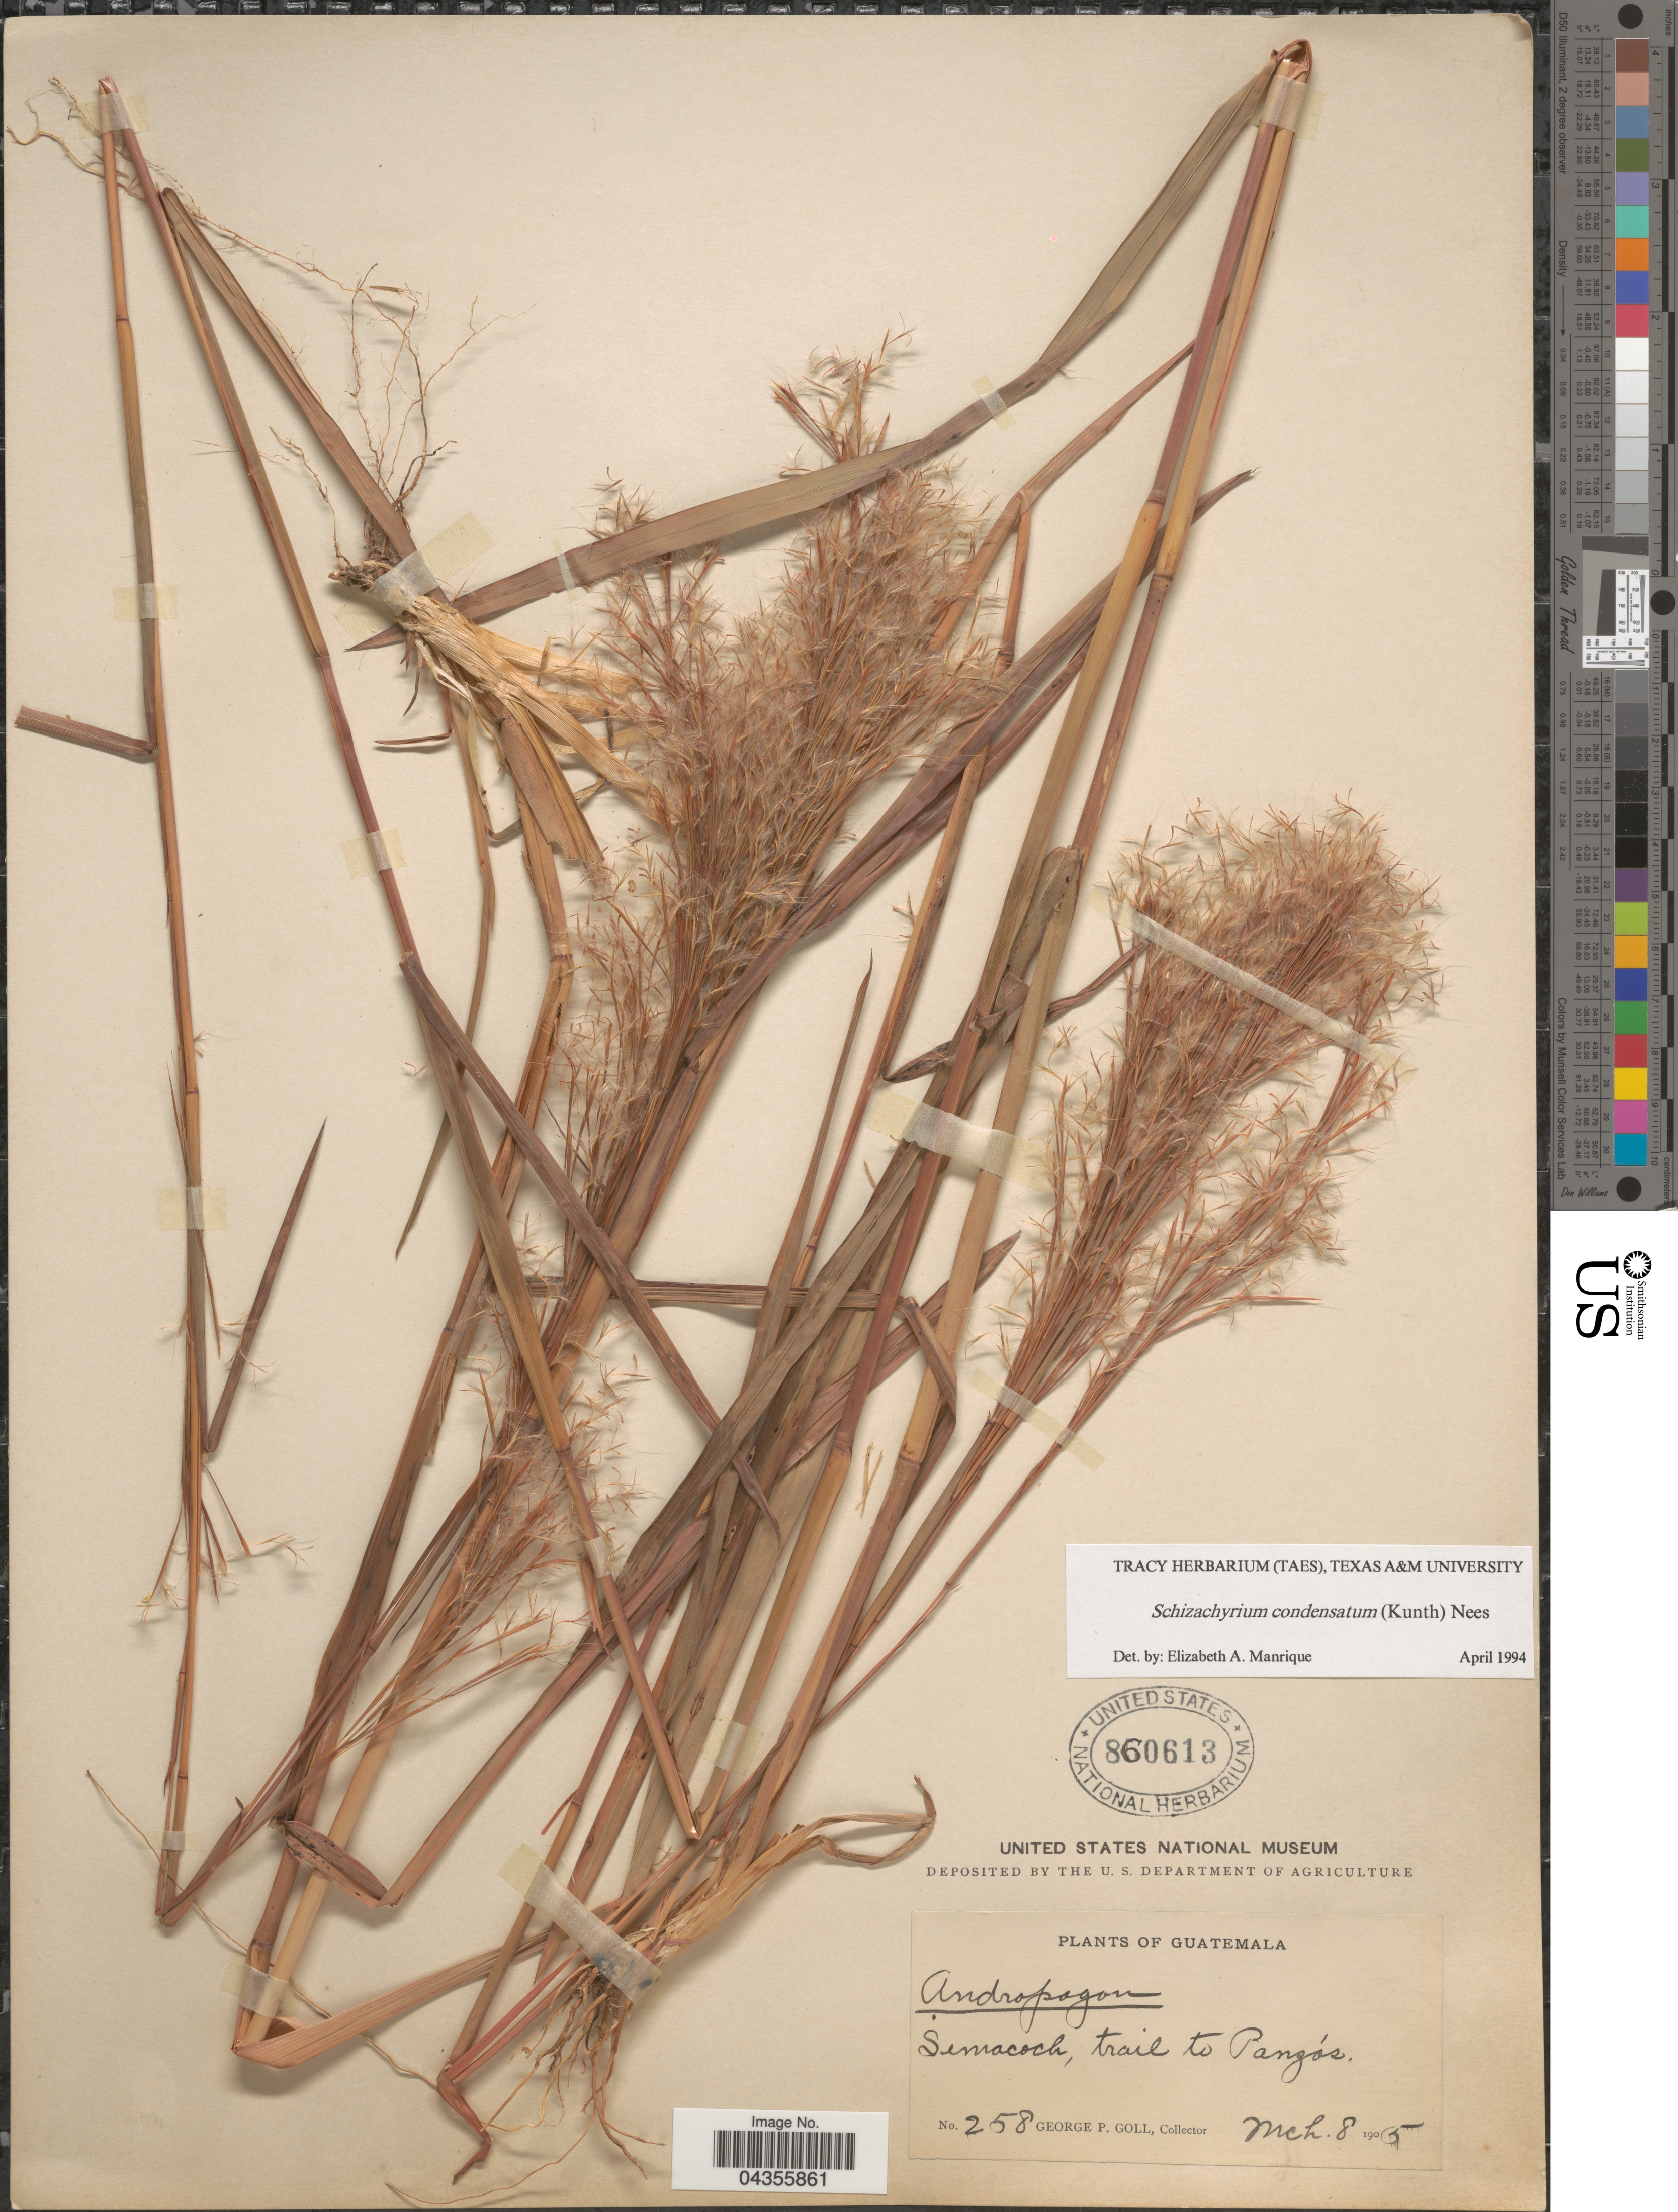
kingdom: Plantae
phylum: Tracheophyta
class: Liliopsida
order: Poales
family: Poaceae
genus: Schizachyrium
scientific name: Schizachyrium condensatum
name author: (Kunth) Nees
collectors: G. P. Goll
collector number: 258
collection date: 1905-03-08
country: Guatemala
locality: Semacoch, trail to Panzós.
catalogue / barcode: US 860613